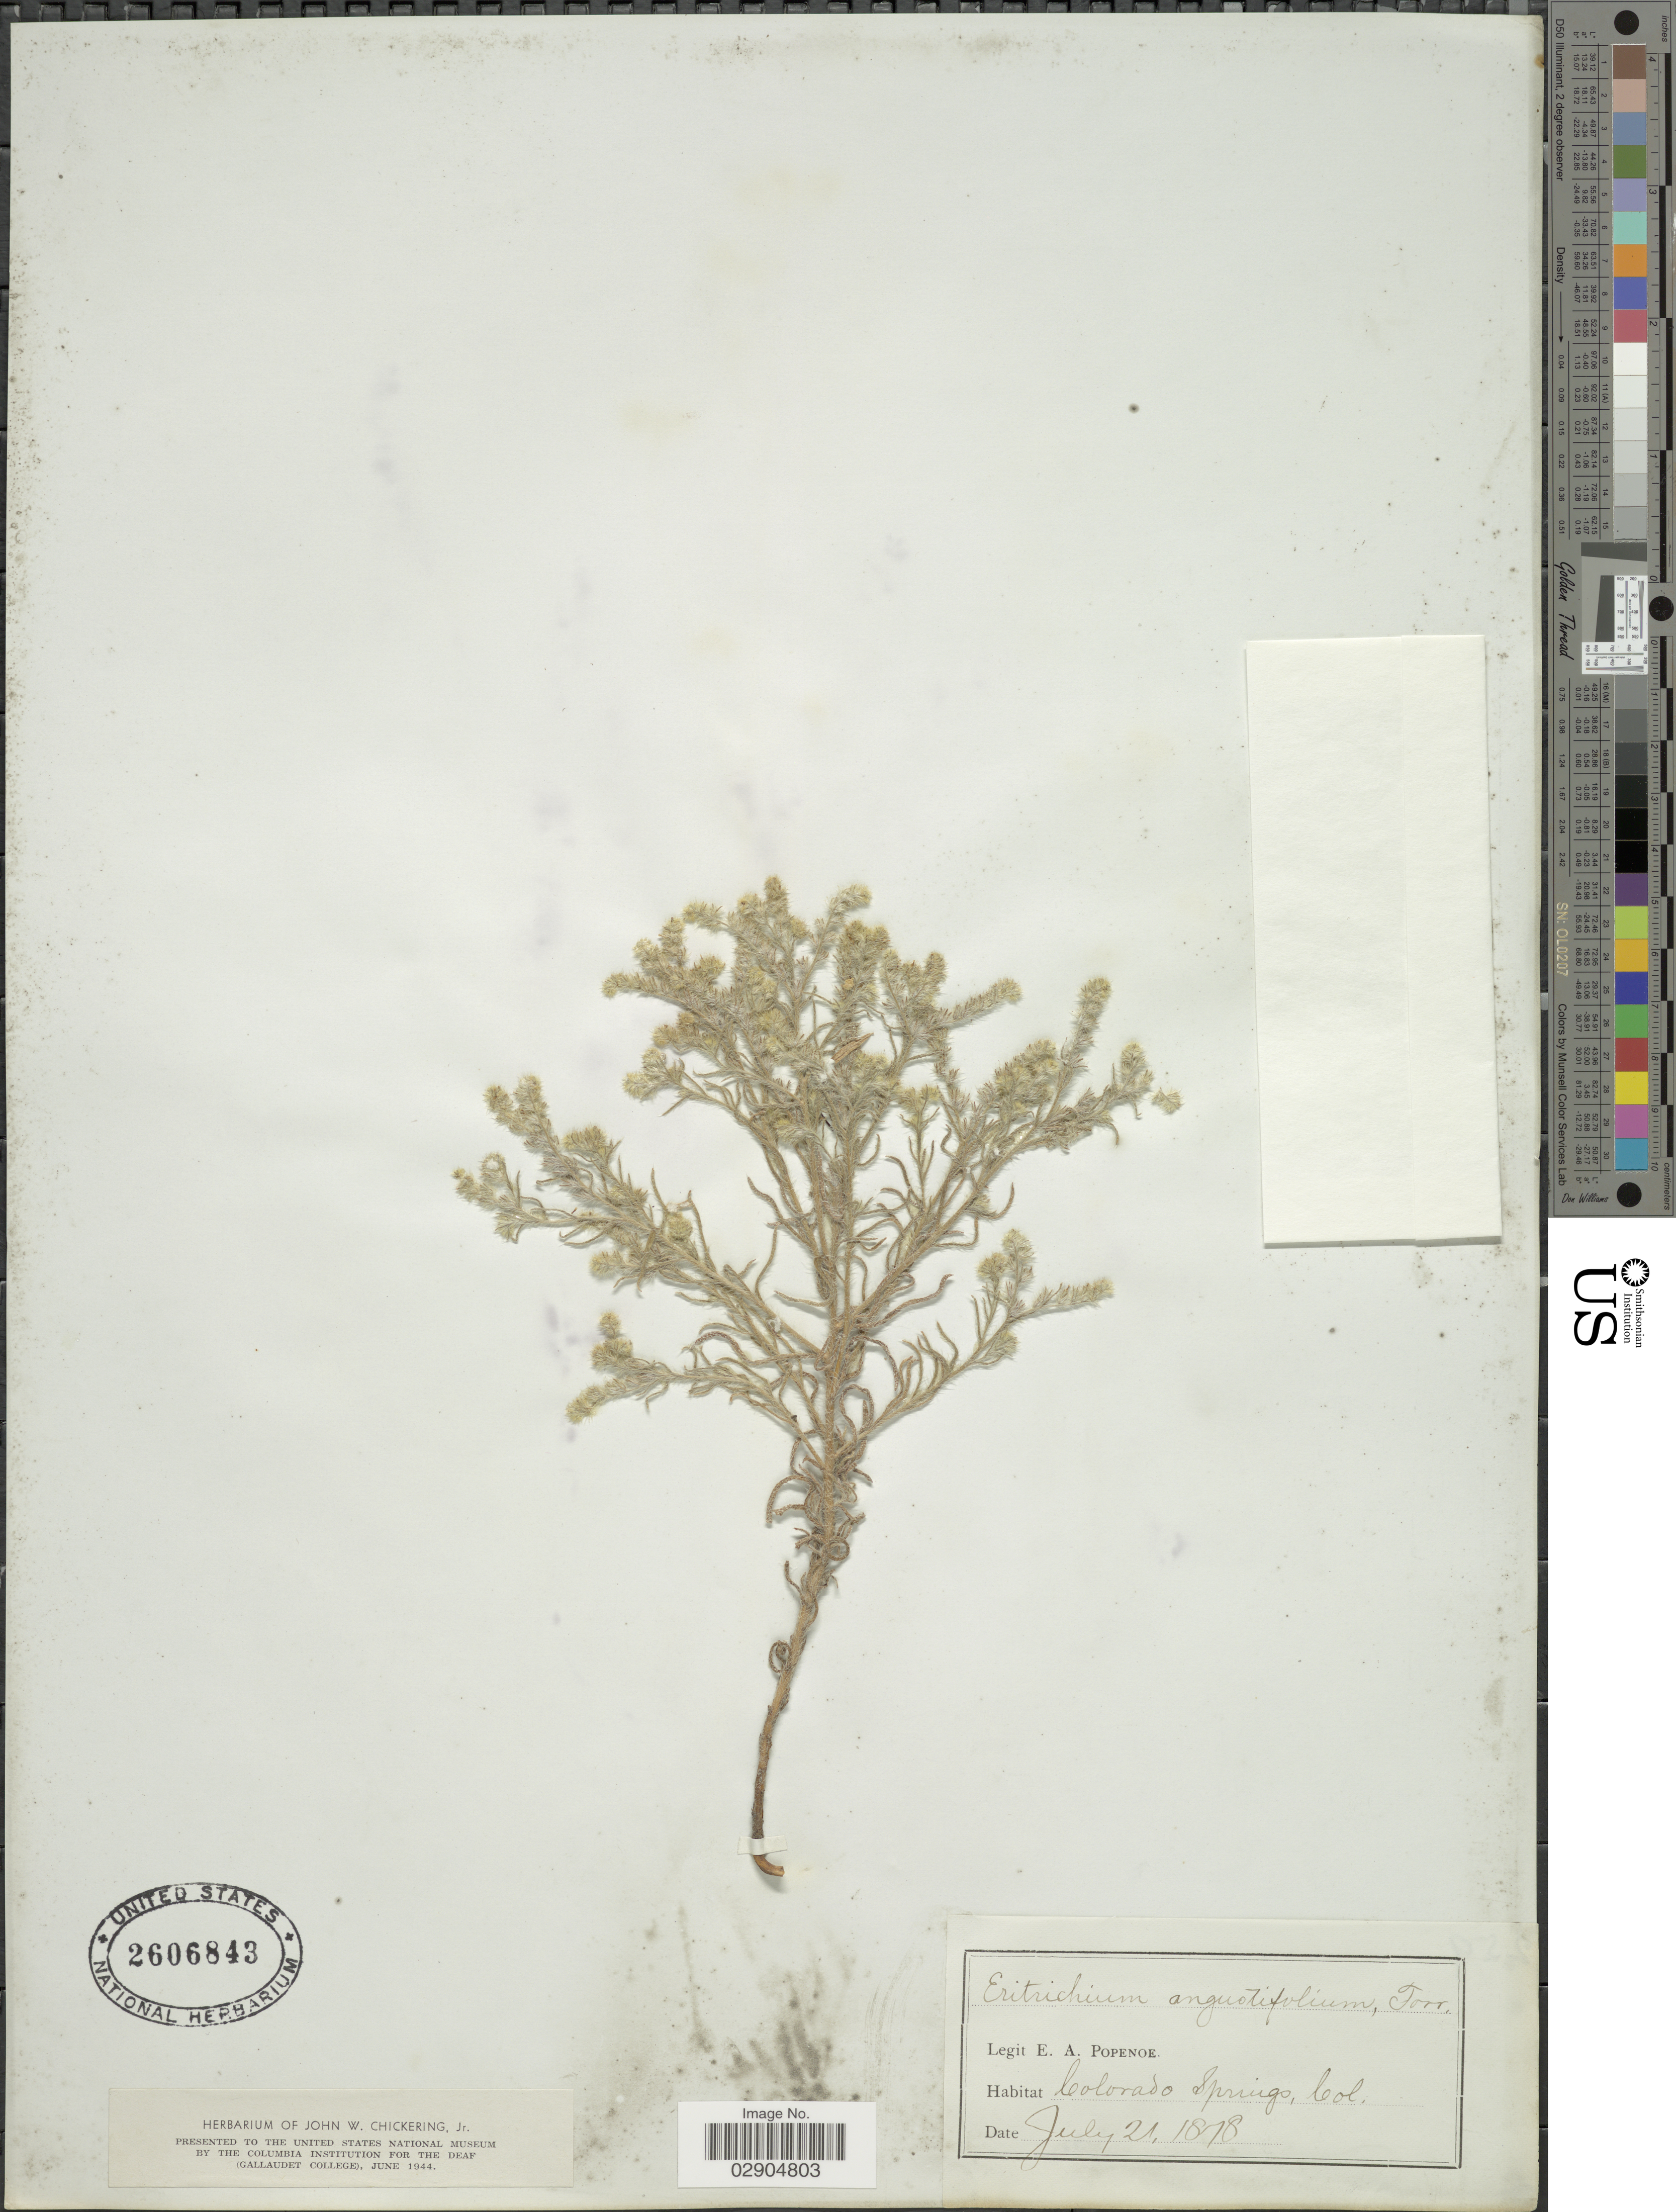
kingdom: Plantae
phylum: Tracheophyta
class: Magnoliopsida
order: Boraginales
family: Boraginaceae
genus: Eritrichium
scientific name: Eritrichium angustifolium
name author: Torr.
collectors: E. A. Popenoe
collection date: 1878-07-21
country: United States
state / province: Colorado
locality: Colorado Springs, Col.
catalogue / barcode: US 2606843